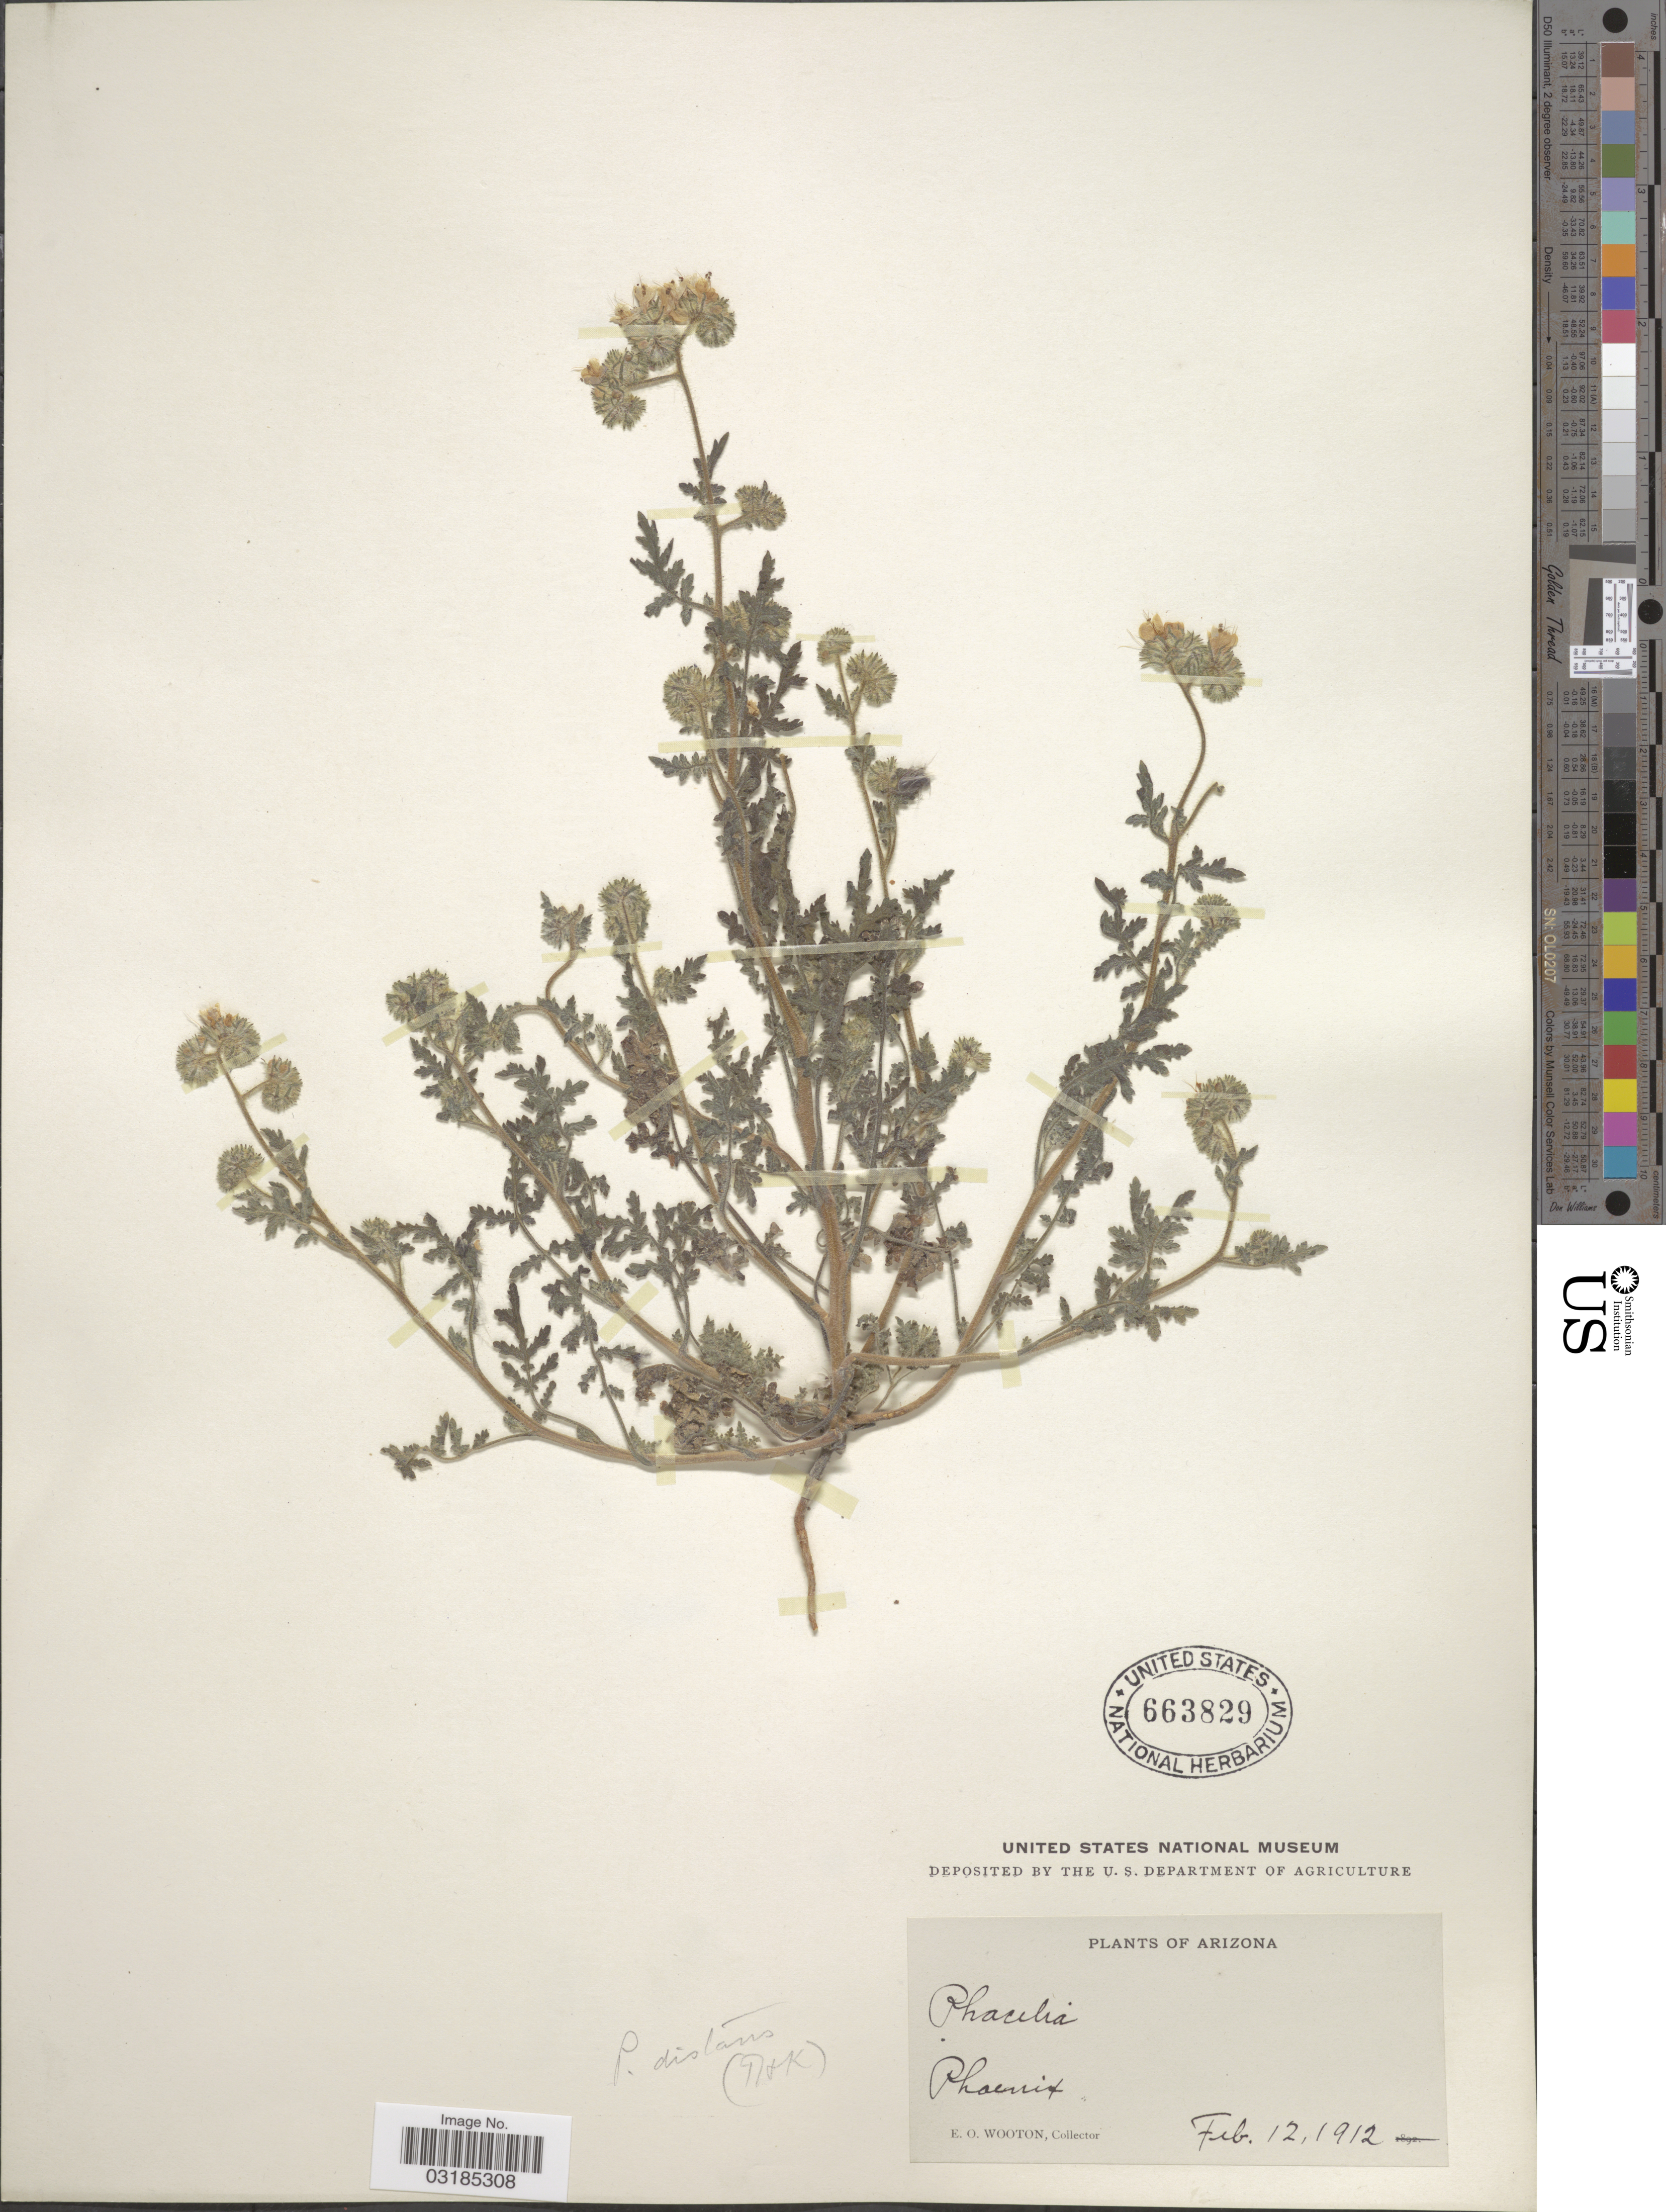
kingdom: Plantae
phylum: Tracheophyta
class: Magnoliopsida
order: Boraginales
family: Hydrophyllaceae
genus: Phacelia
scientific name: Phacelia distans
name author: Benth.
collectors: E. O. Wooton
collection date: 1912-02-12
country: United States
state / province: Arizona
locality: Phoenix.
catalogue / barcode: US 663829